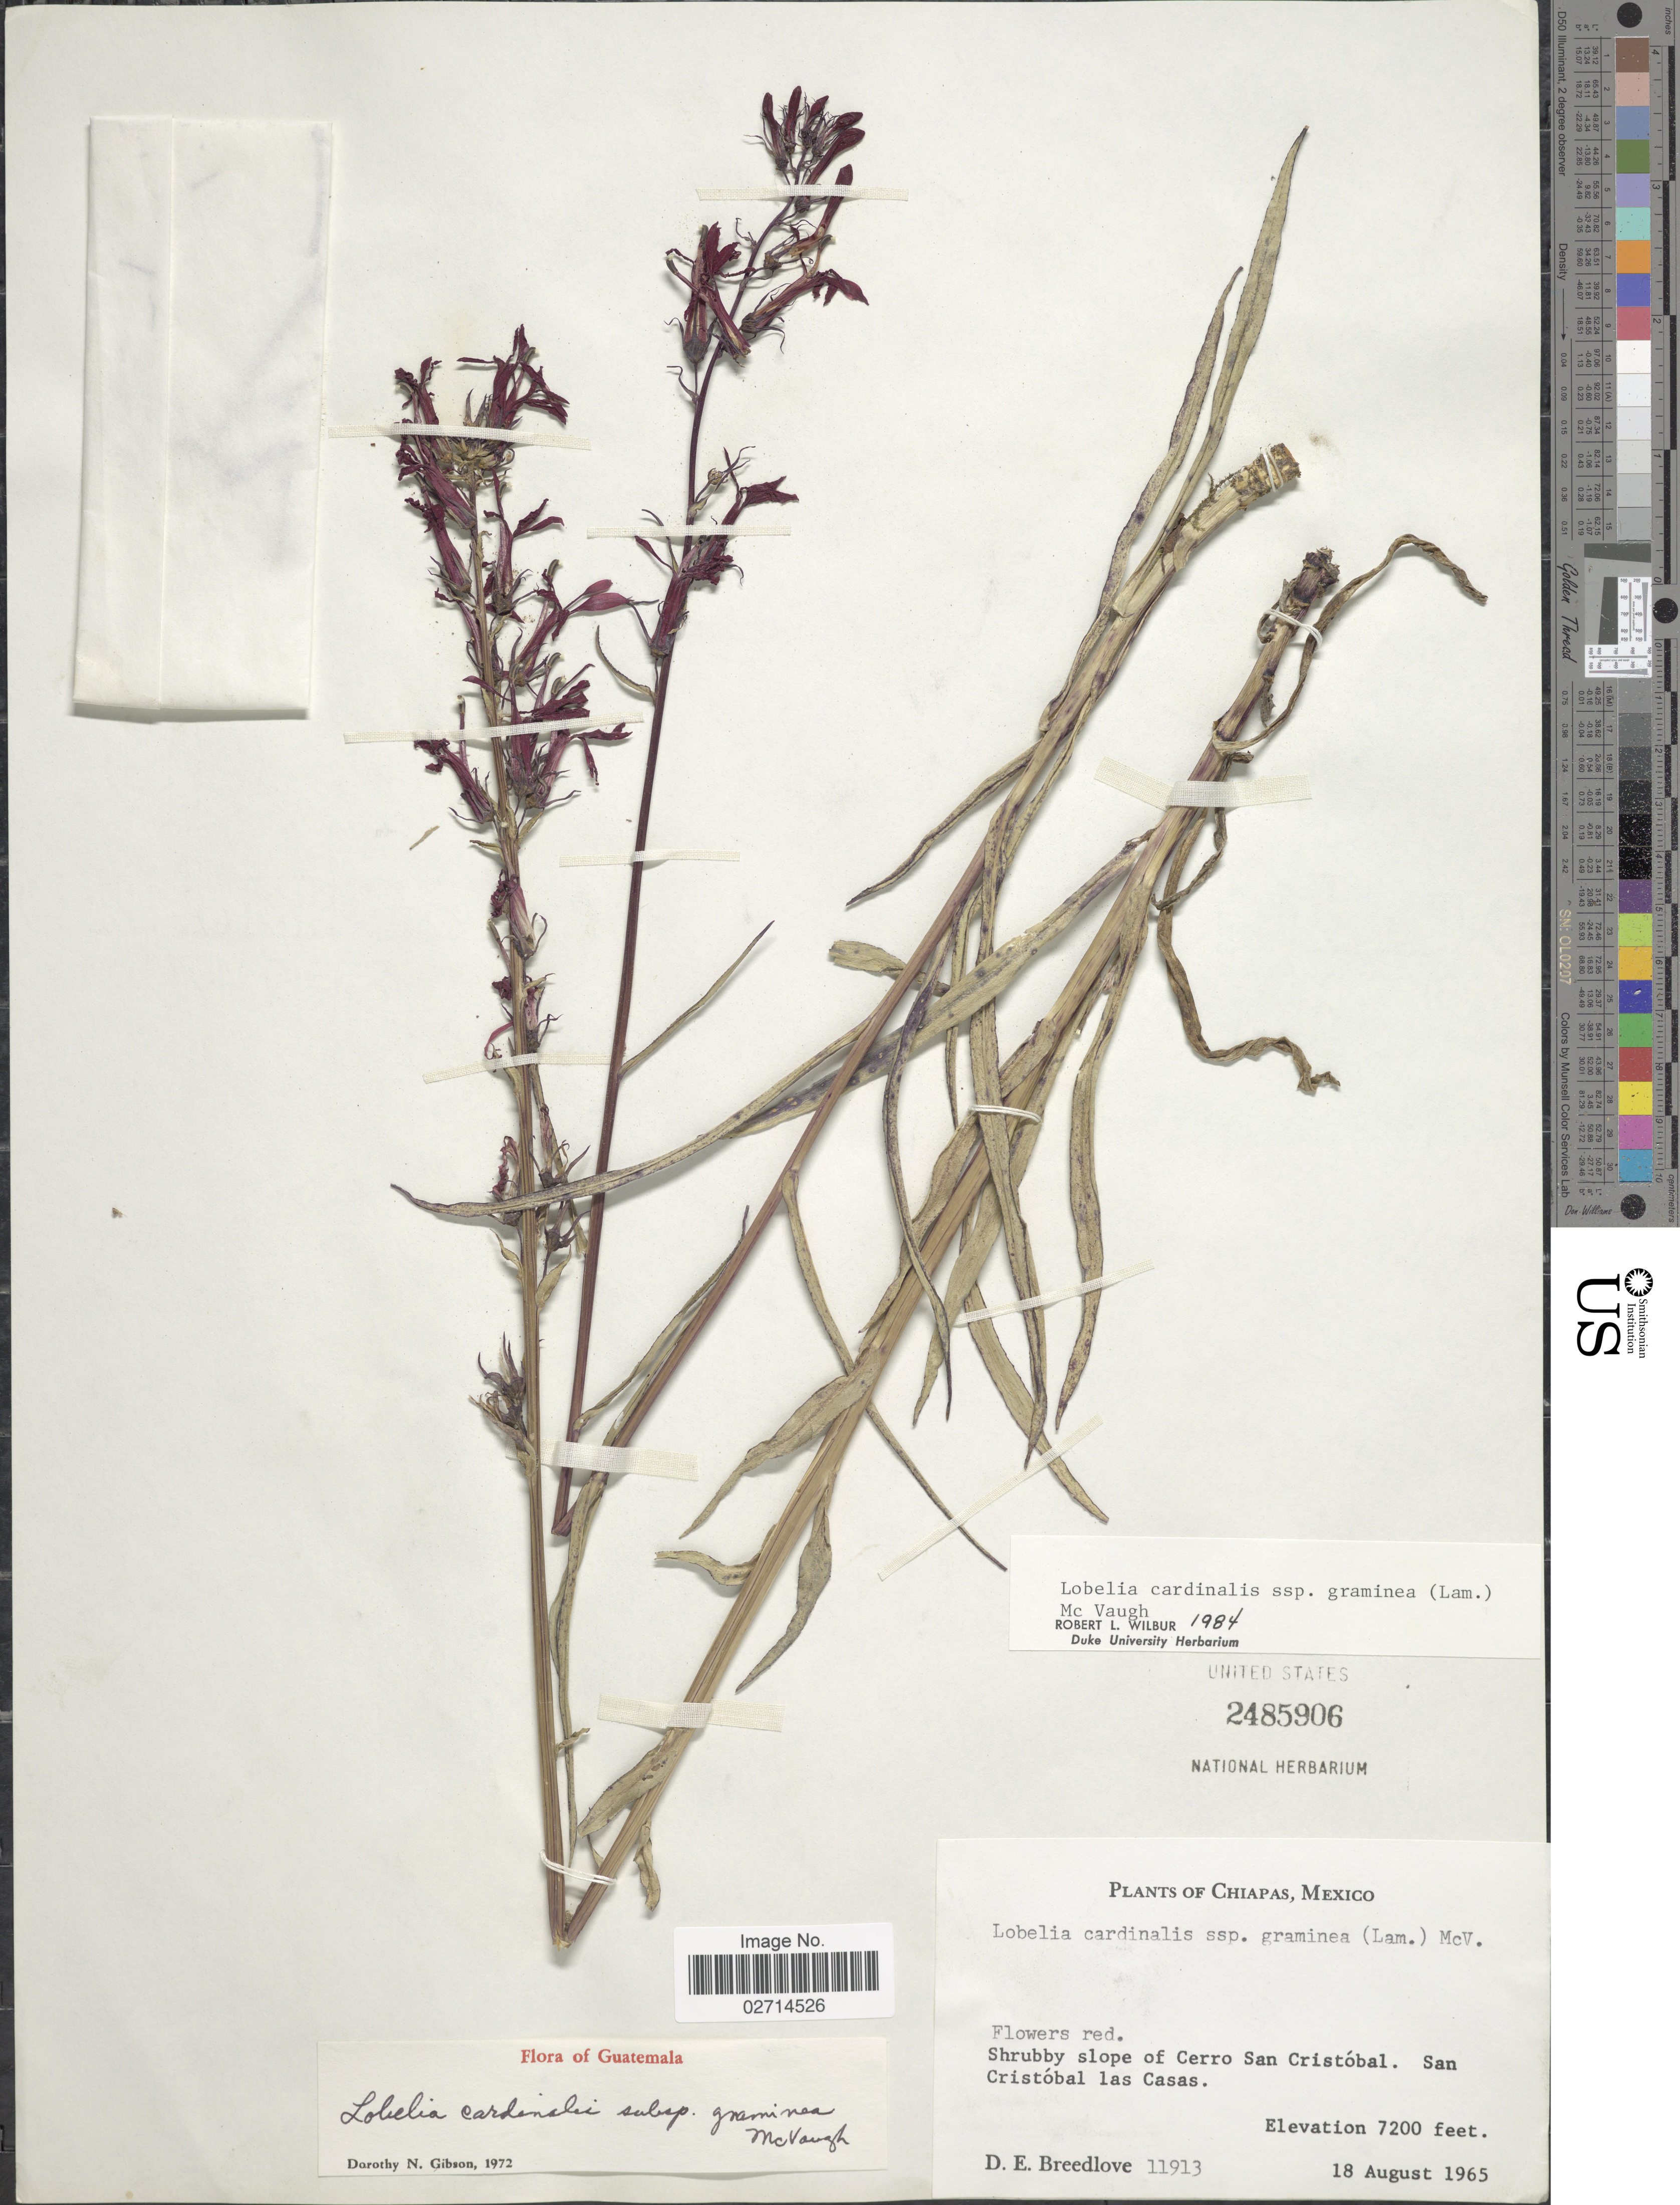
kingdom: Plantae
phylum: Tracheophyta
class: Magnoliopsida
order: Asterales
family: Campanulaceae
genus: Lobelia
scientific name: Lobelia cardinalis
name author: L.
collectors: D. E. Breedlove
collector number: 11913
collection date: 1965-08-18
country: Mexico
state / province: Chiapas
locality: Shrubby slope of Cerro San Cristobal. San Cristobal las Casas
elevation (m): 2195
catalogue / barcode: US 2485906